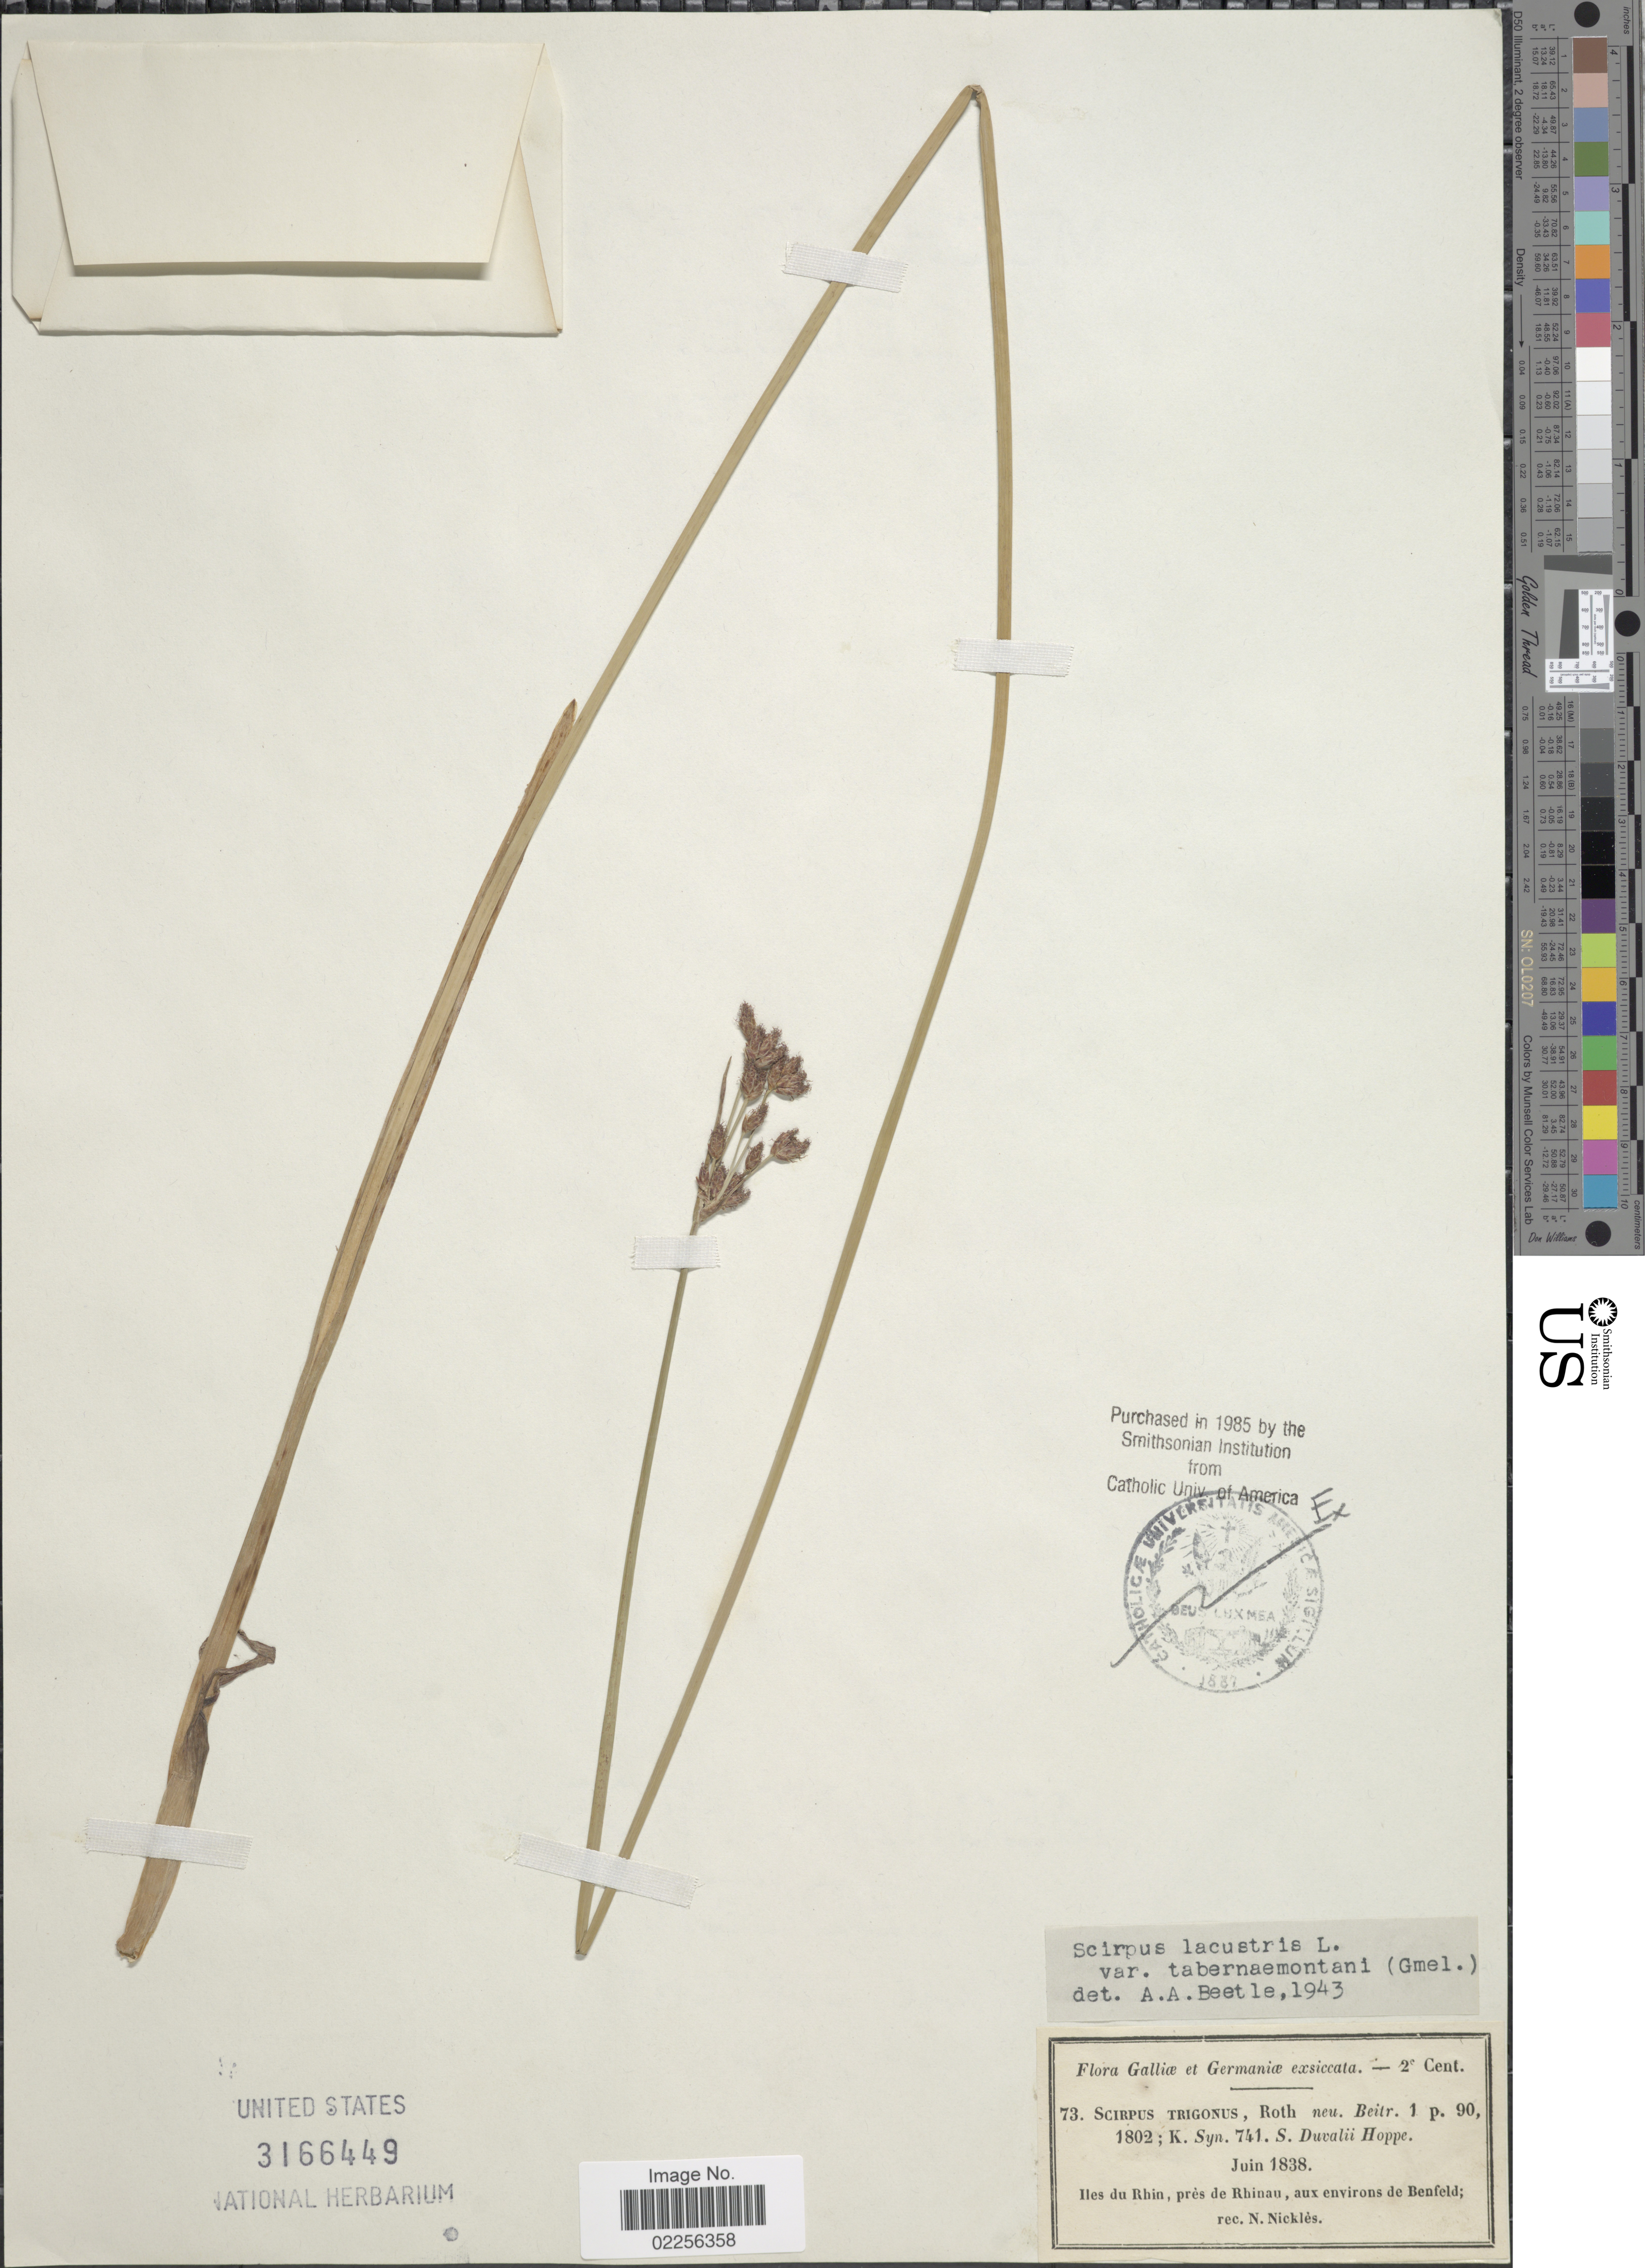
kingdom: Plantae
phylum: Tracheophyta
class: Liliopsida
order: Poales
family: Cyperaceae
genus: Schoenoplectus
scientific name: Schoenoplectus lacustris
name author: (L.) Palla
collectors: N. Nicklès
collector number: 73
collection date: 1838-06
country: France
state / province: Grand Est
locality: Galliæ et Germaniæ, Iles du Rhin, près de Rhinau, aux environs de Benfeld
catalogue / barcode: US 3166449